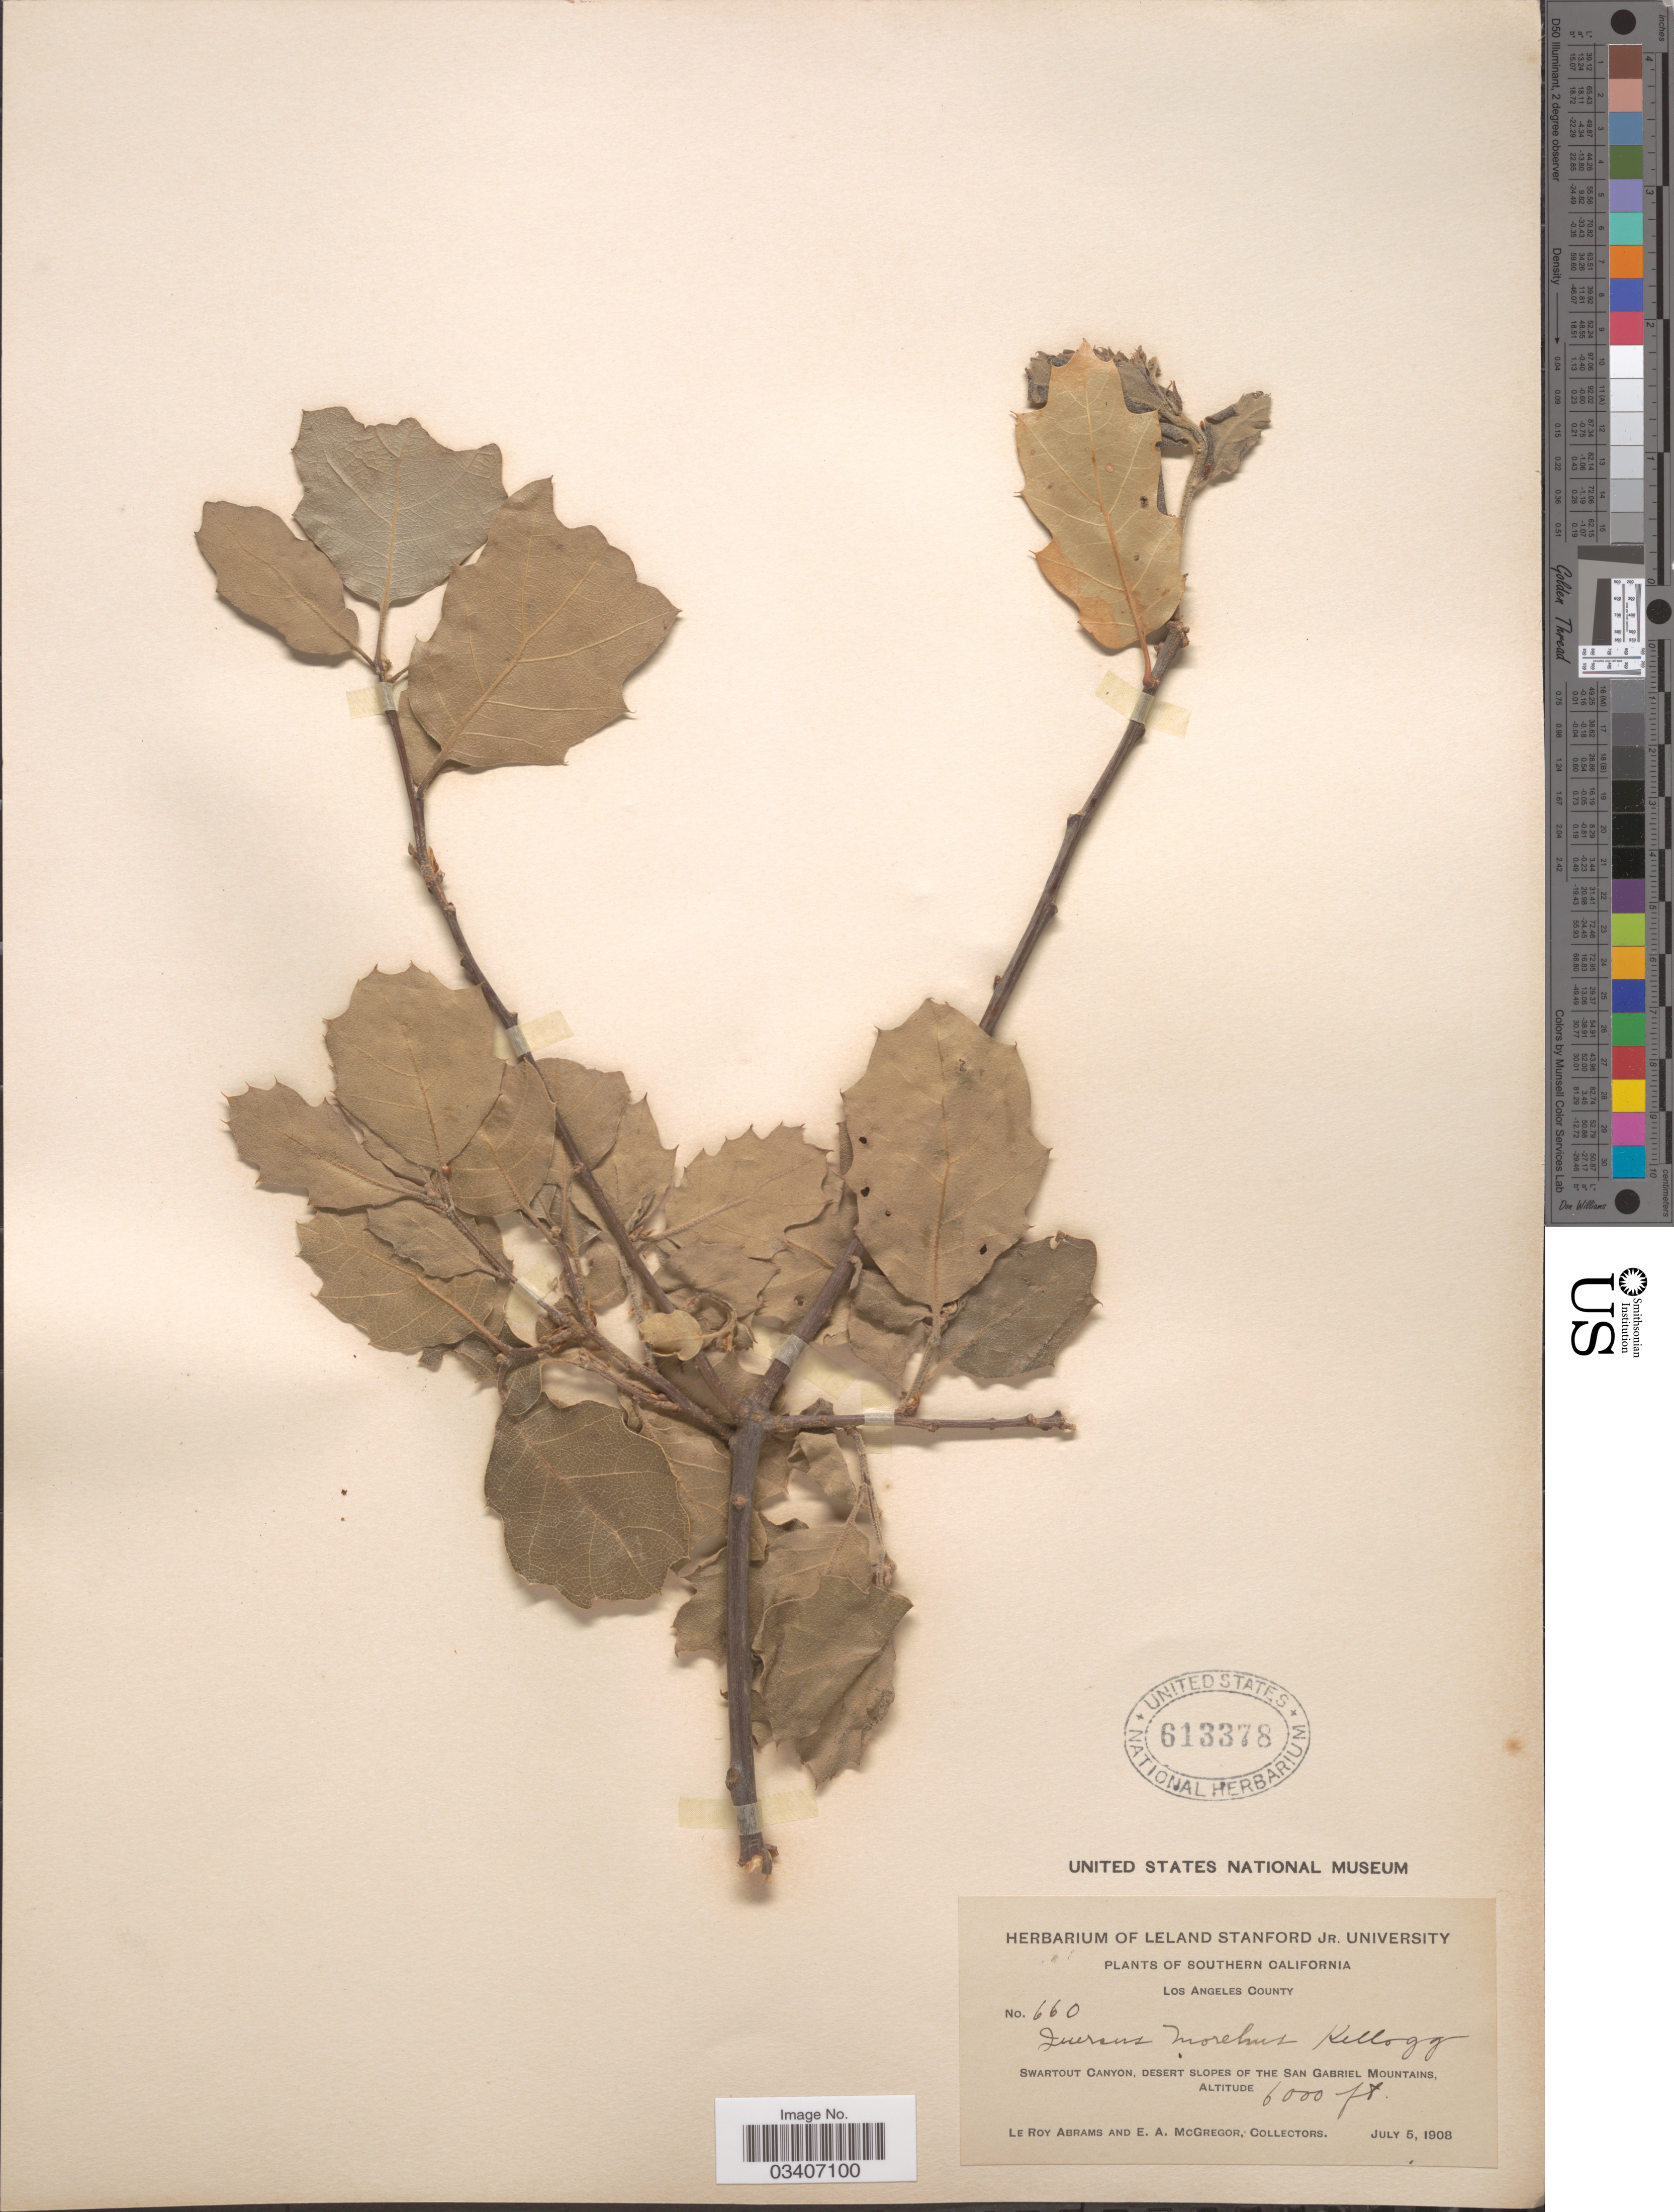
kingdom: Plantae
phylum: Tracheophyta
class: Magnoliopsida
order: Fagales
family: Fagaceae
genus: Quercus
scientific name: Quercus x moreha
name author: Kellogg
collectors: L. Abrams & E. A. McGregor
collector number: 660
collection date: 1908-07-05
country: United States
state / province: California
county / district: Los Angeles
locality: Southern California. Los Angeles County. Swartout Canyon, desert slopes of the San Gabriel Mountains.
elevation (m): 1829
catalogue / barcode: US 613378